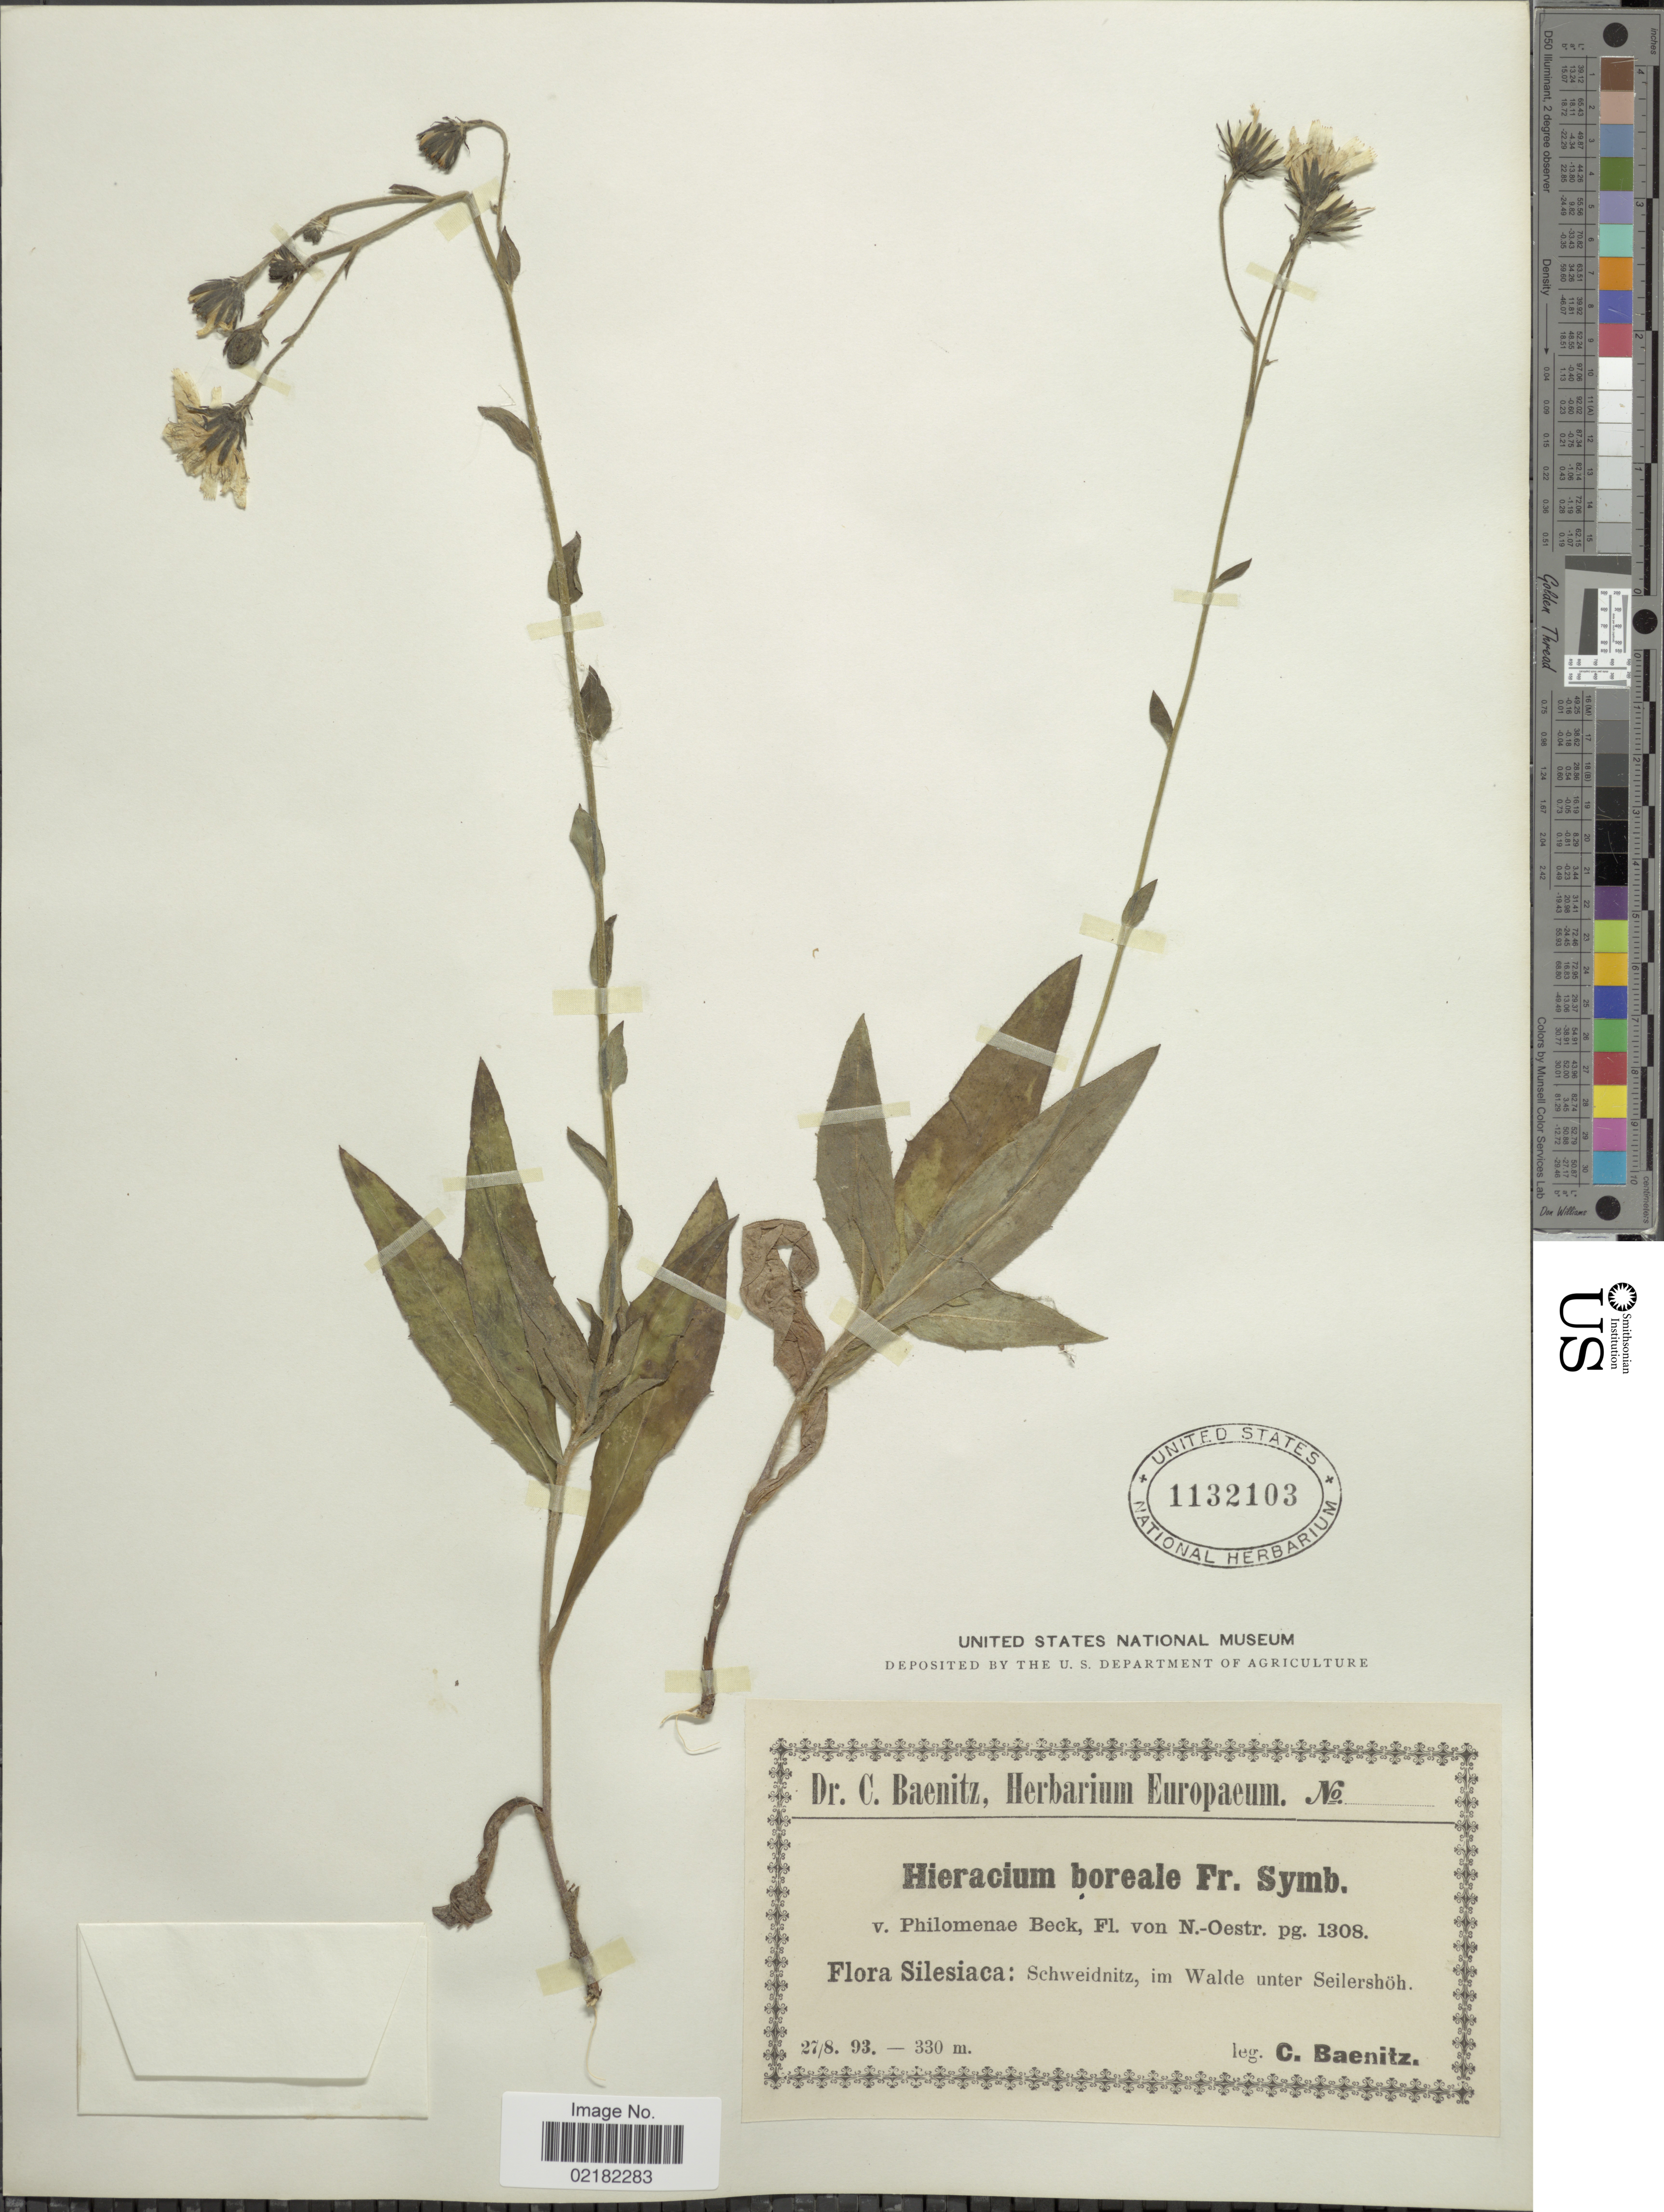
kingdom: Plantae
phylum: Tracheophyta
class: Magnoliopsida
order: Asterales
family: Asteraceae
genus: Hieracium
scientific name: Hieracium sabaudum subsp. boreale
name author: (Fr.) Hayek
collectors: C. G. Baenitz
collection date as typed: Transcribed d/m/y: 27/8/93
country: Czechia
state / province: Moravian-Silesian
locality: Silesiaca: Schweidnitz, im Walde unter Seilershöh.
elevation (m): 330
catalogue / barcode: US 1132103